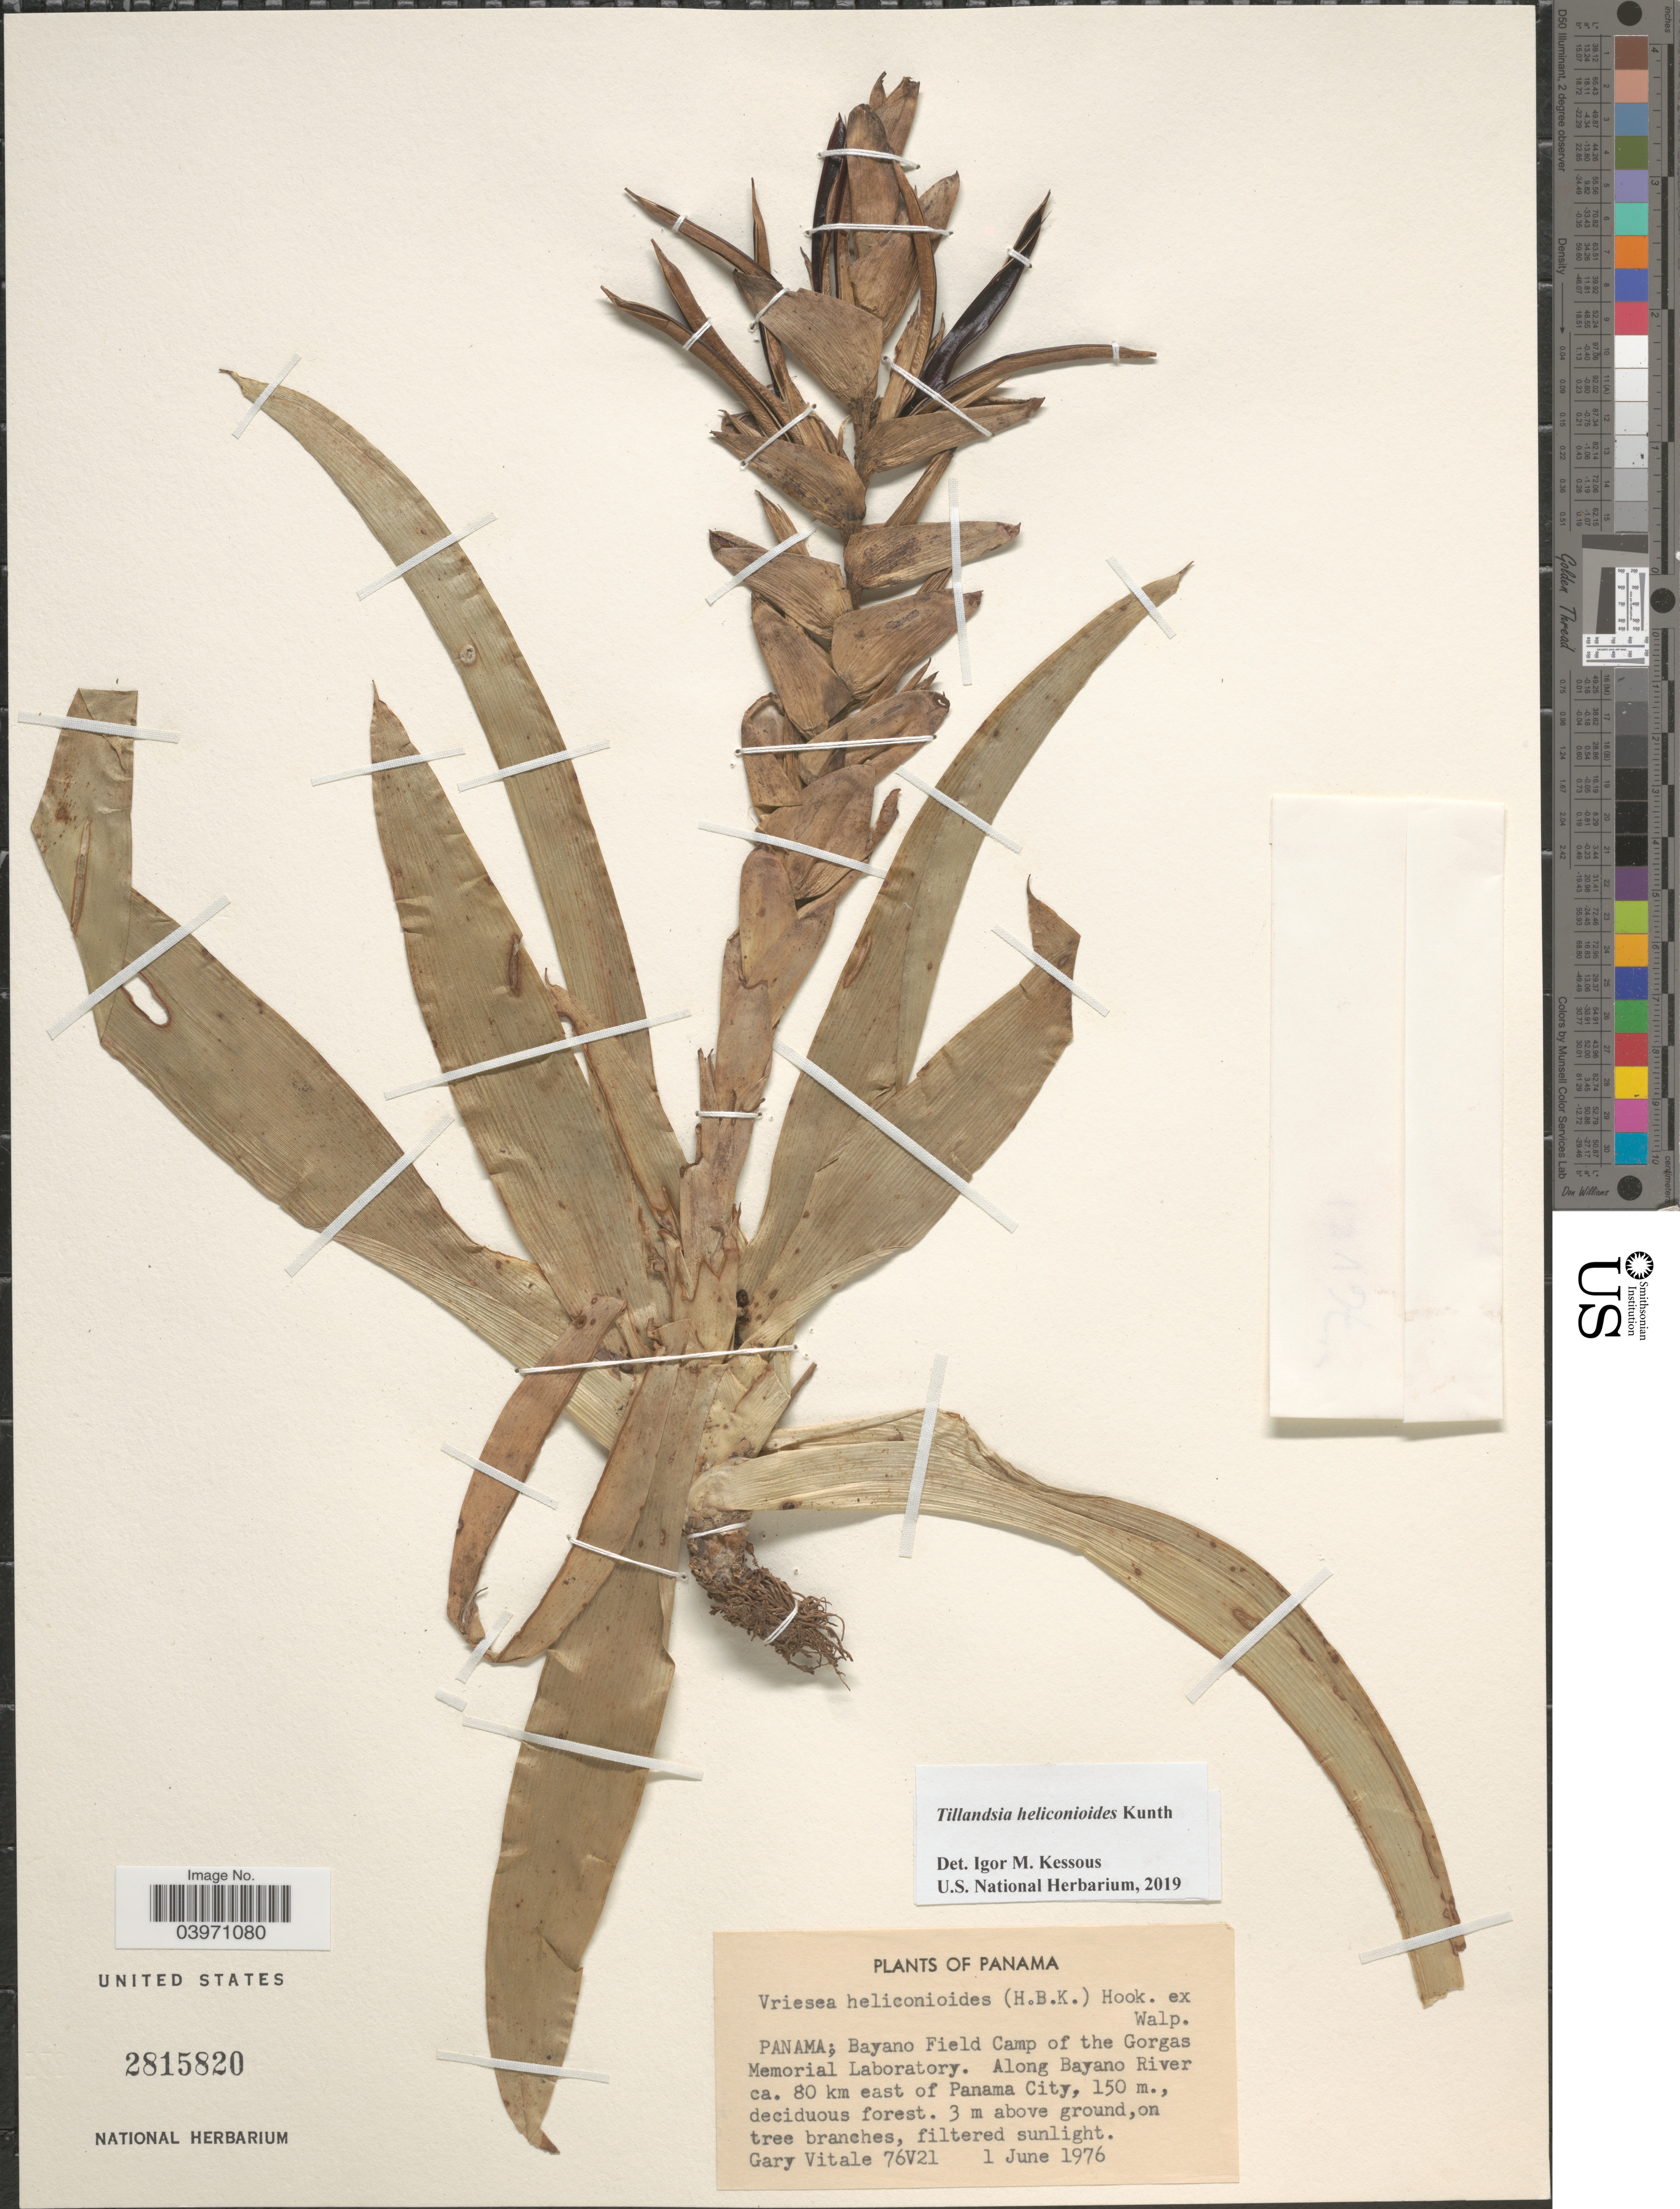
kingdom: Plantae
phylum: Tracheophyta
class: Liliopsida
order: Poales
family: Bromeliaceae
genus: Tillandsia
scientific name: Tillandsia heliconioides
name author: Kunth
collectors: G. Vitale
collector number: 76V21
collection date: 1976-06-01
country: Panama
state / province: Panamá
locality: Bayano Fiel Camp of the Gorgas Memorial Laboratory. Along Bayano River ca. 80 km east of Panama City.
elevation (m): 150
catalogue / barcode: US 2815820